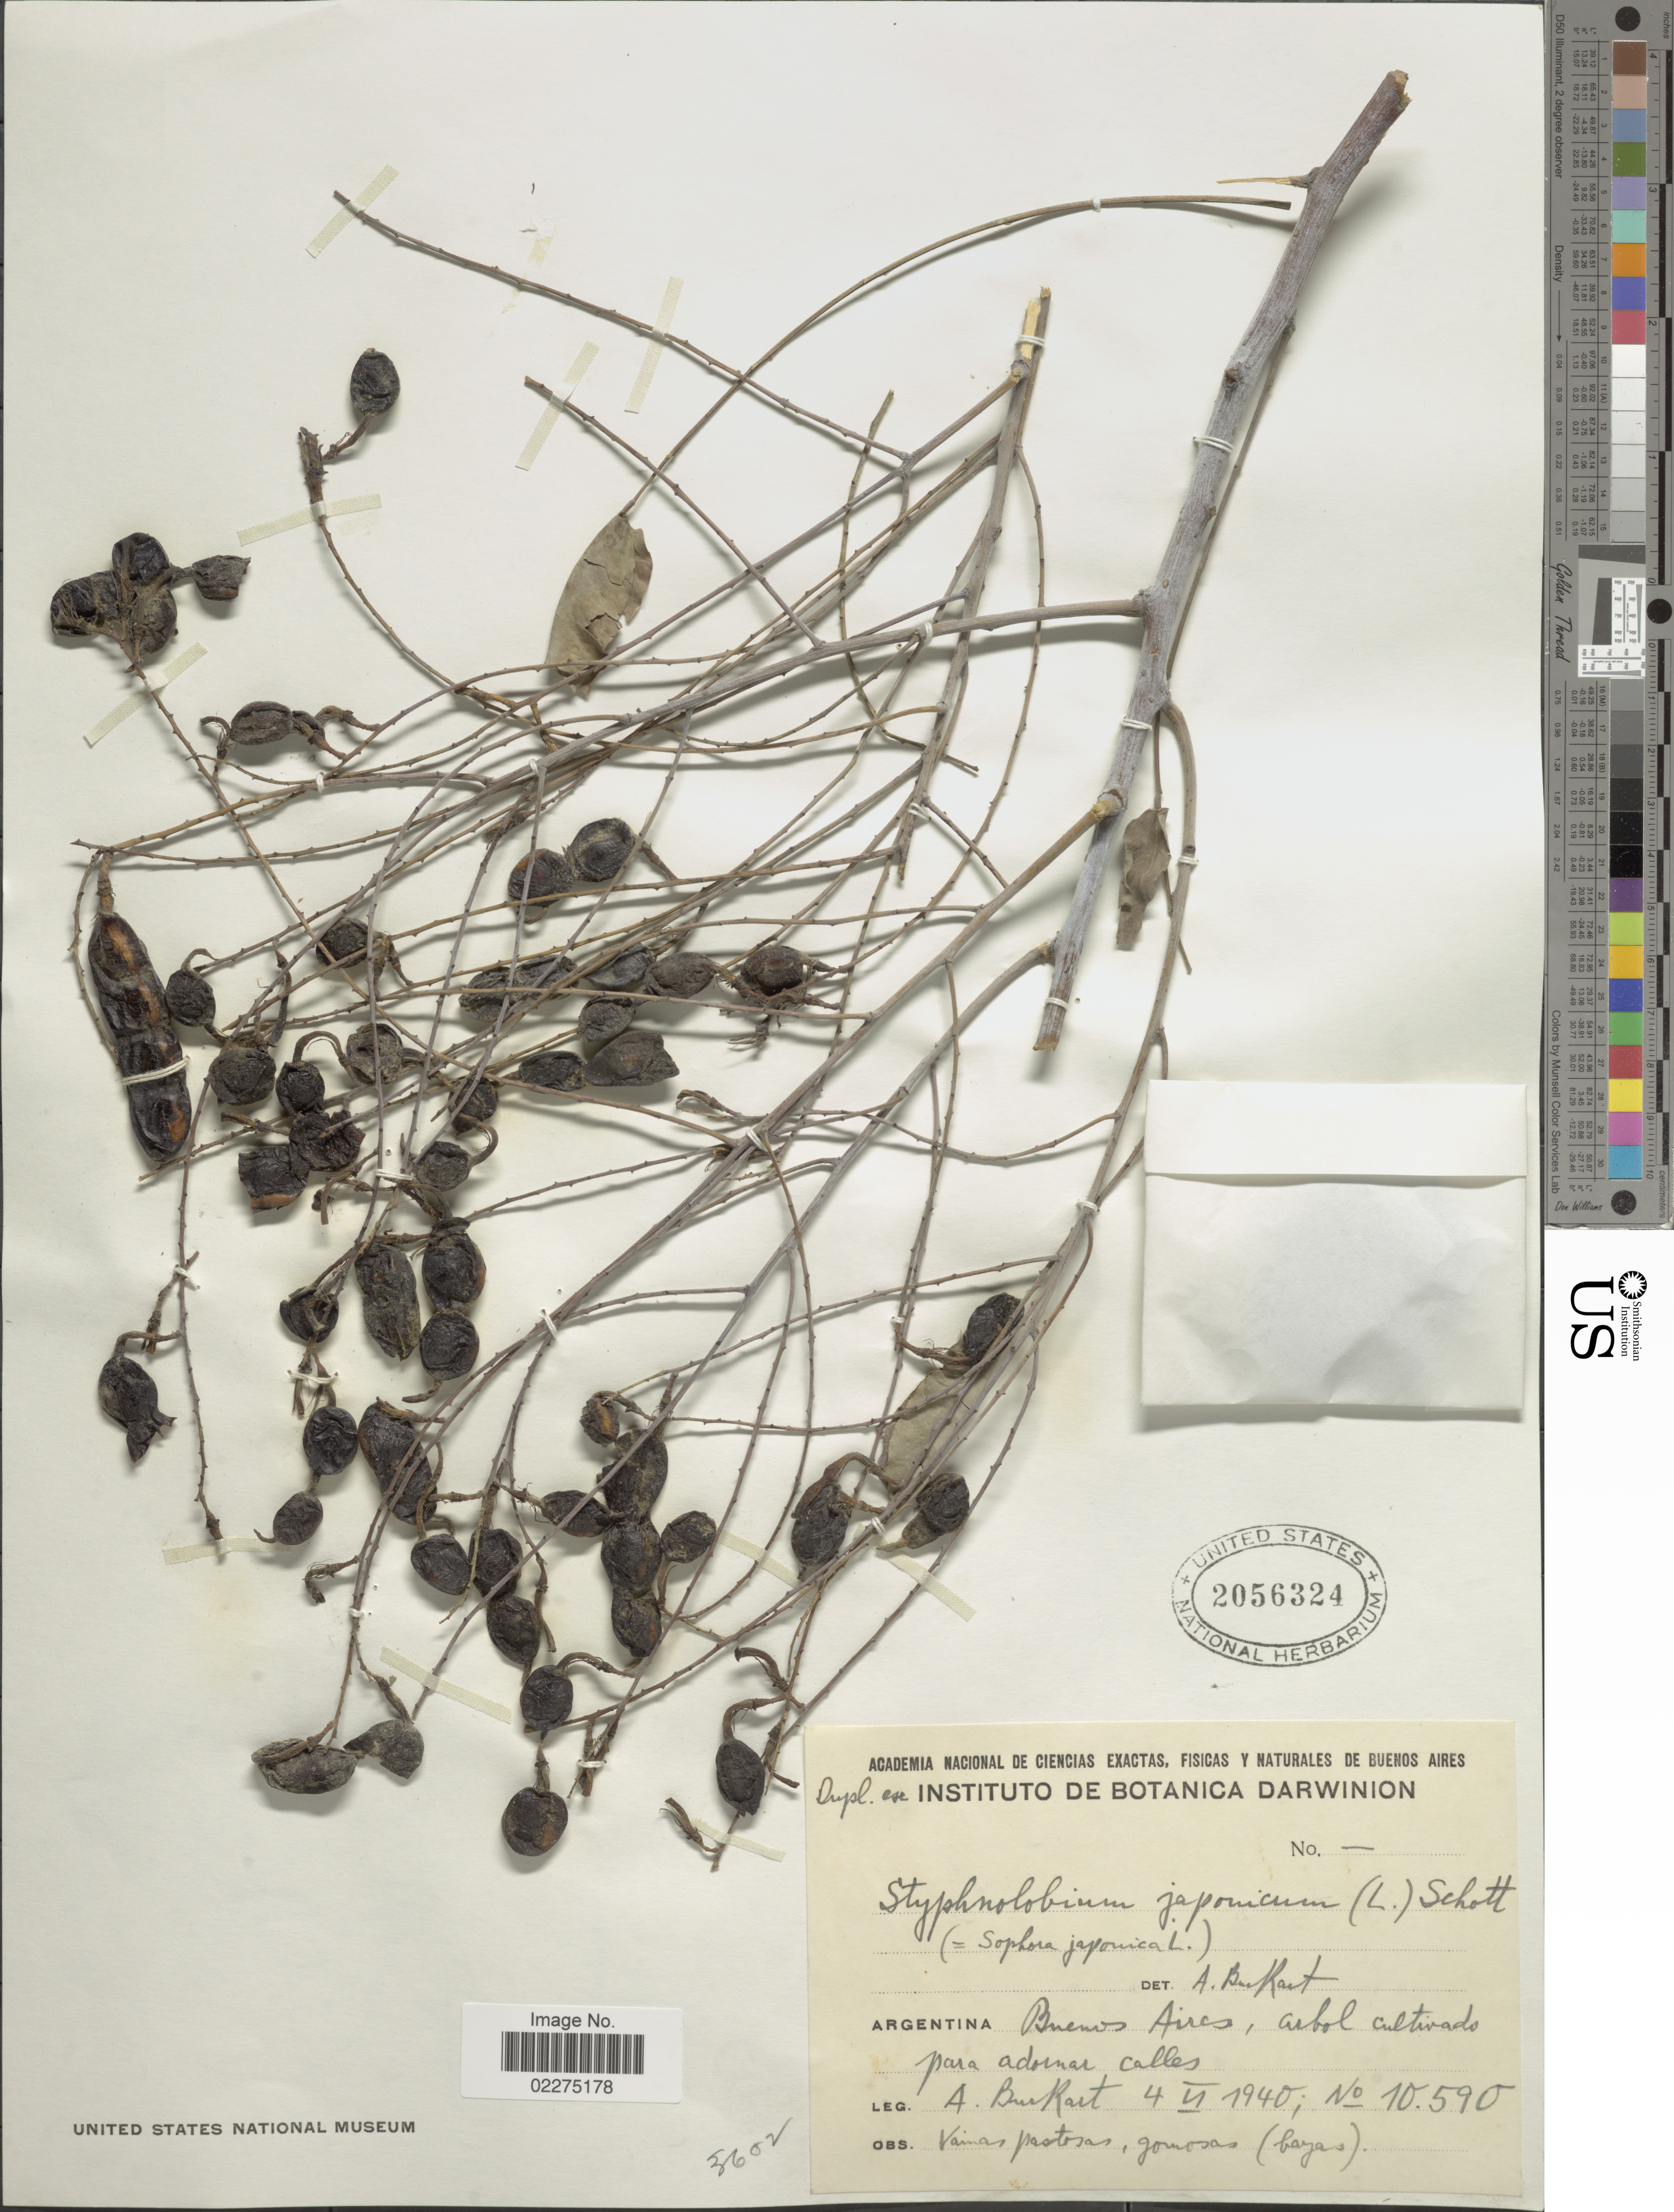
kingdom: Plantae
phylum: Tracheophyta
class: Magnoliopsida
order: Fabales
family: Fabaceae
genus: Sophora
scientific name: Sophora japonica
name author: L.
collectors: A. E. Burkart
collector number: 10590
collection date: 1940-06-04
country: Argentina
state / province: Buenos Aires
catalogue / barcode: US 2056324